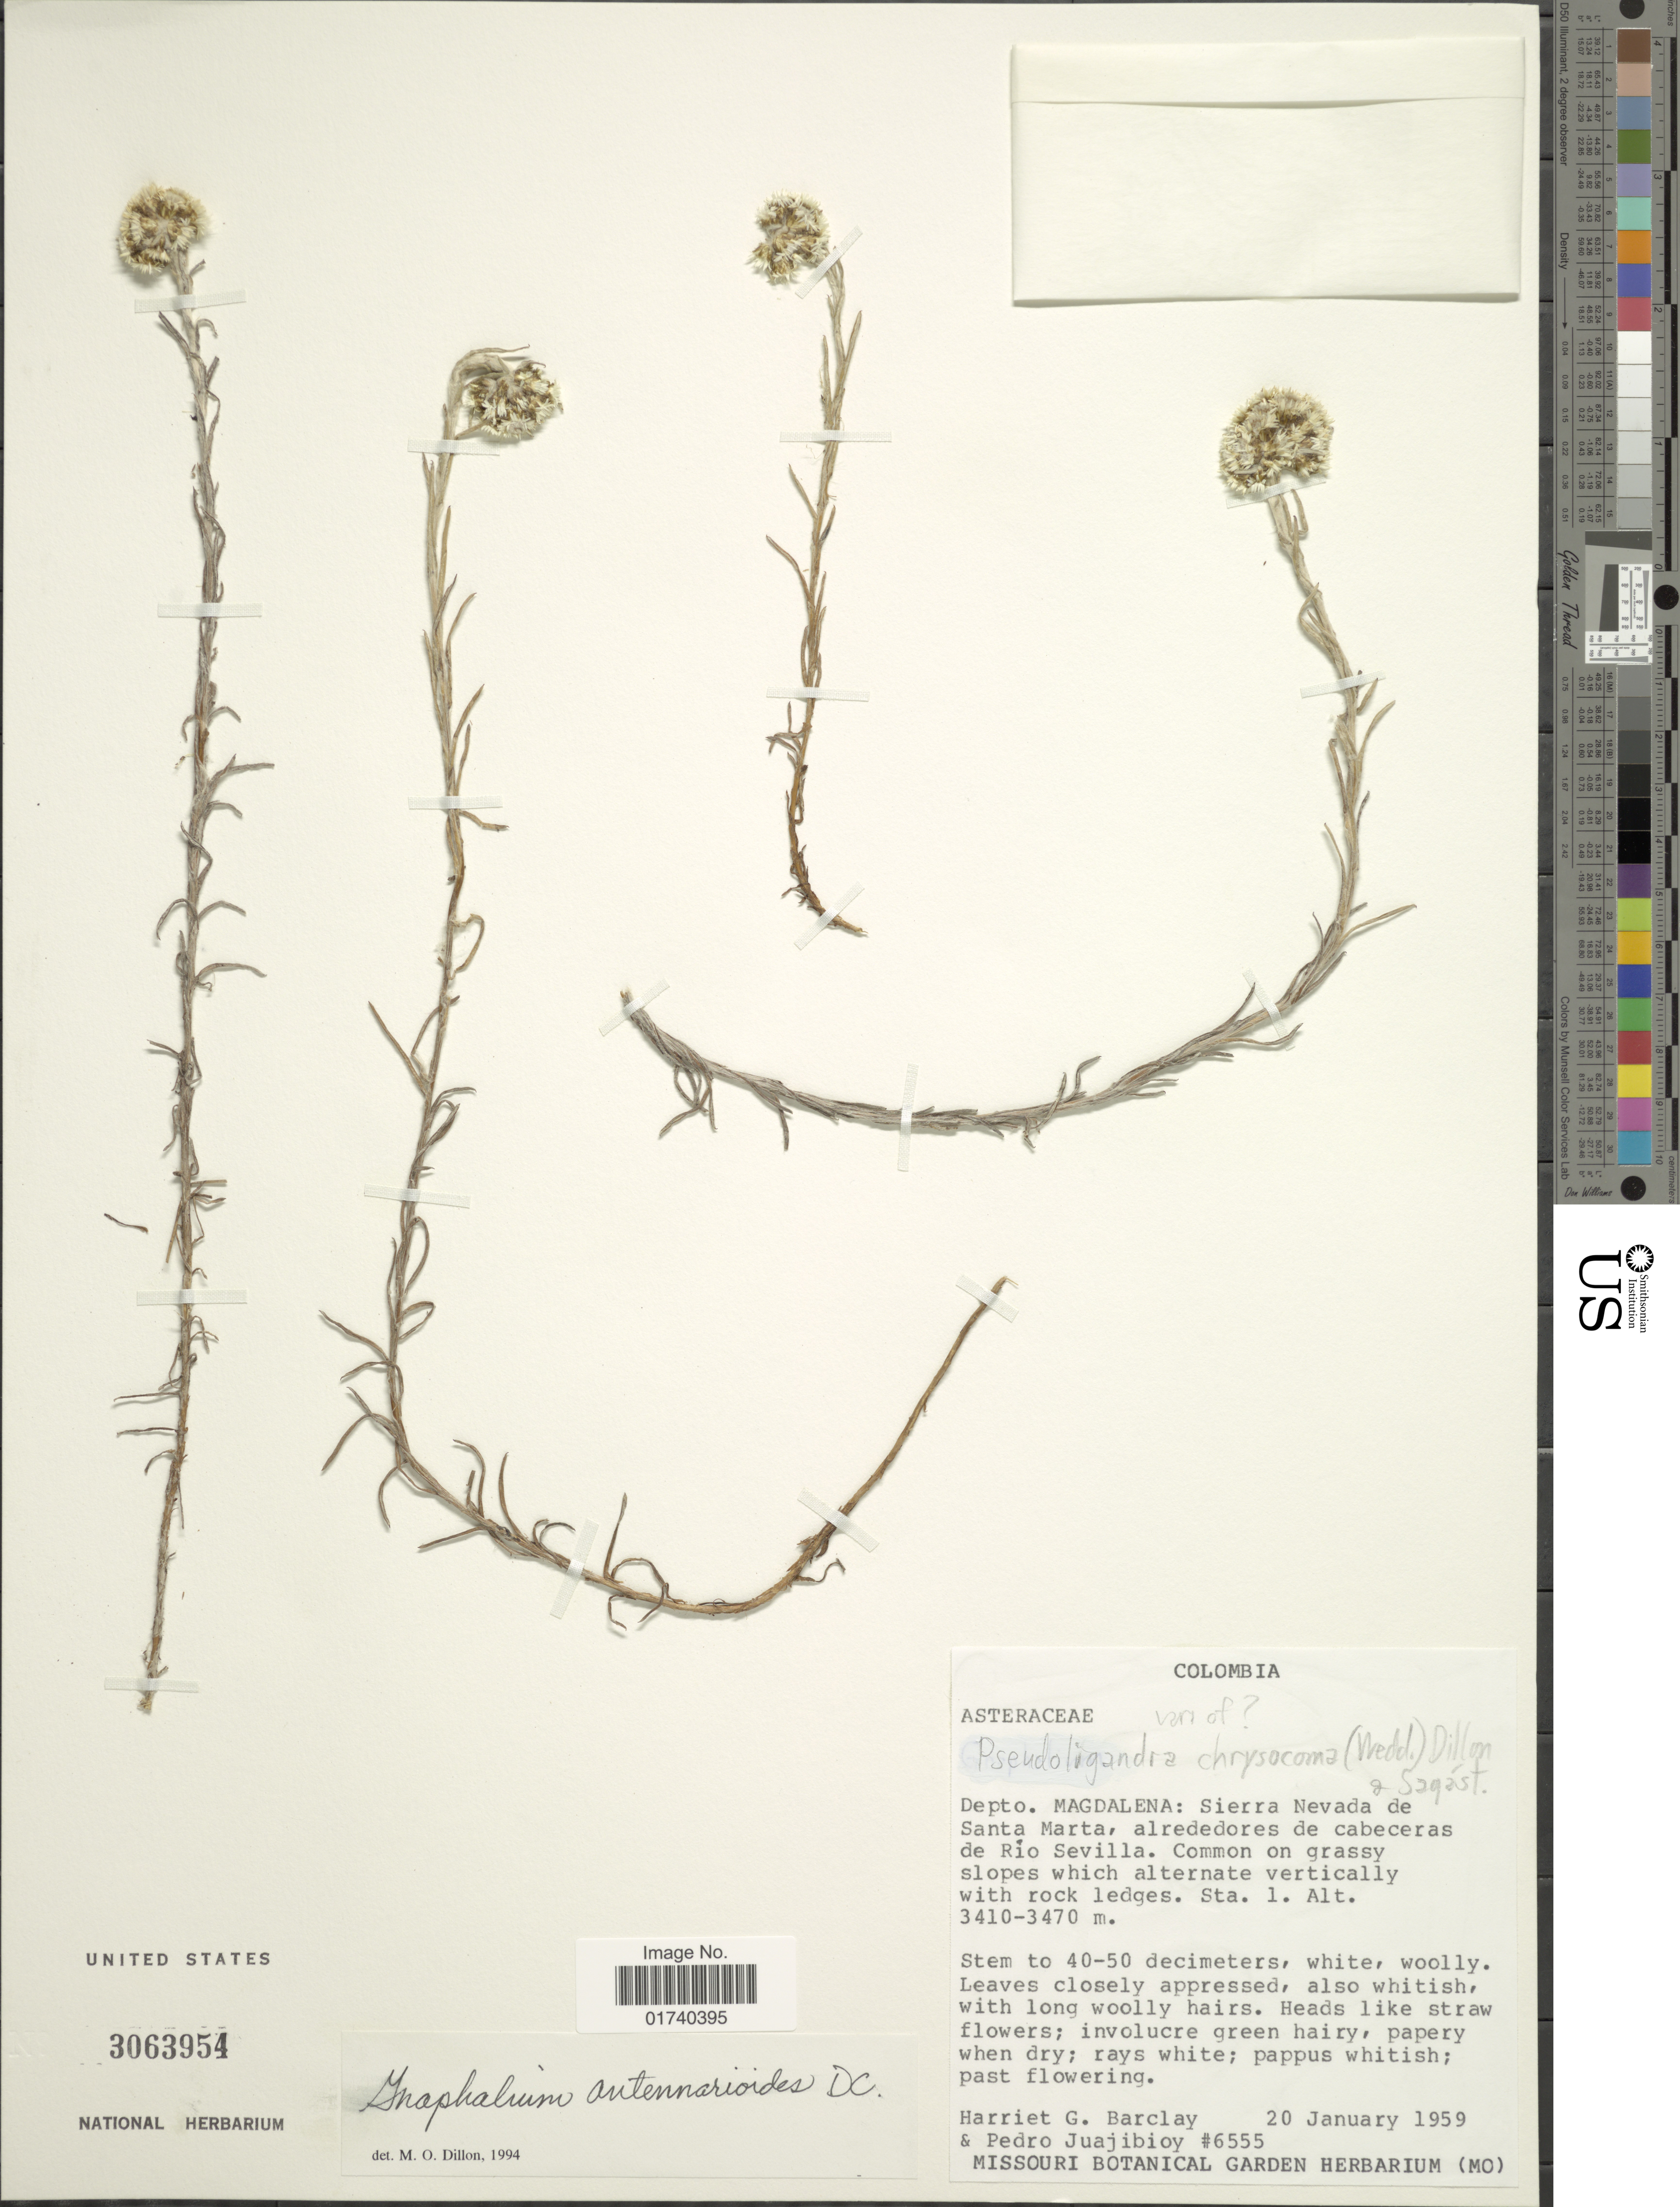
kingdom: Plantae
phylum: Tracheophyta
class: Magnoliopsida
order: Asterales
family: Asteraceae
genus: Gnaphaliothamnus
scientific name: Gnaphaliothamnus filifolius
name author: G.L. Nesom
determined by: Nesom, Guy L.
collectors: H. G. Barclay & P. Juajigoioy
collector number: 6555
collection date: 1959-01-20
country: Colombia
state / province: Magdalena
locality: Depto. Magdelena, Sierra Nevada de Santa Maria, alrededores de cabeceras de Rio Sevilla, Common on grassy slopes which alternate vertically with rock ledges.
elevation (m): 3410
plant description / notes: This is a Holotype filed in general collection.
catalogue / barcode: US 3063954